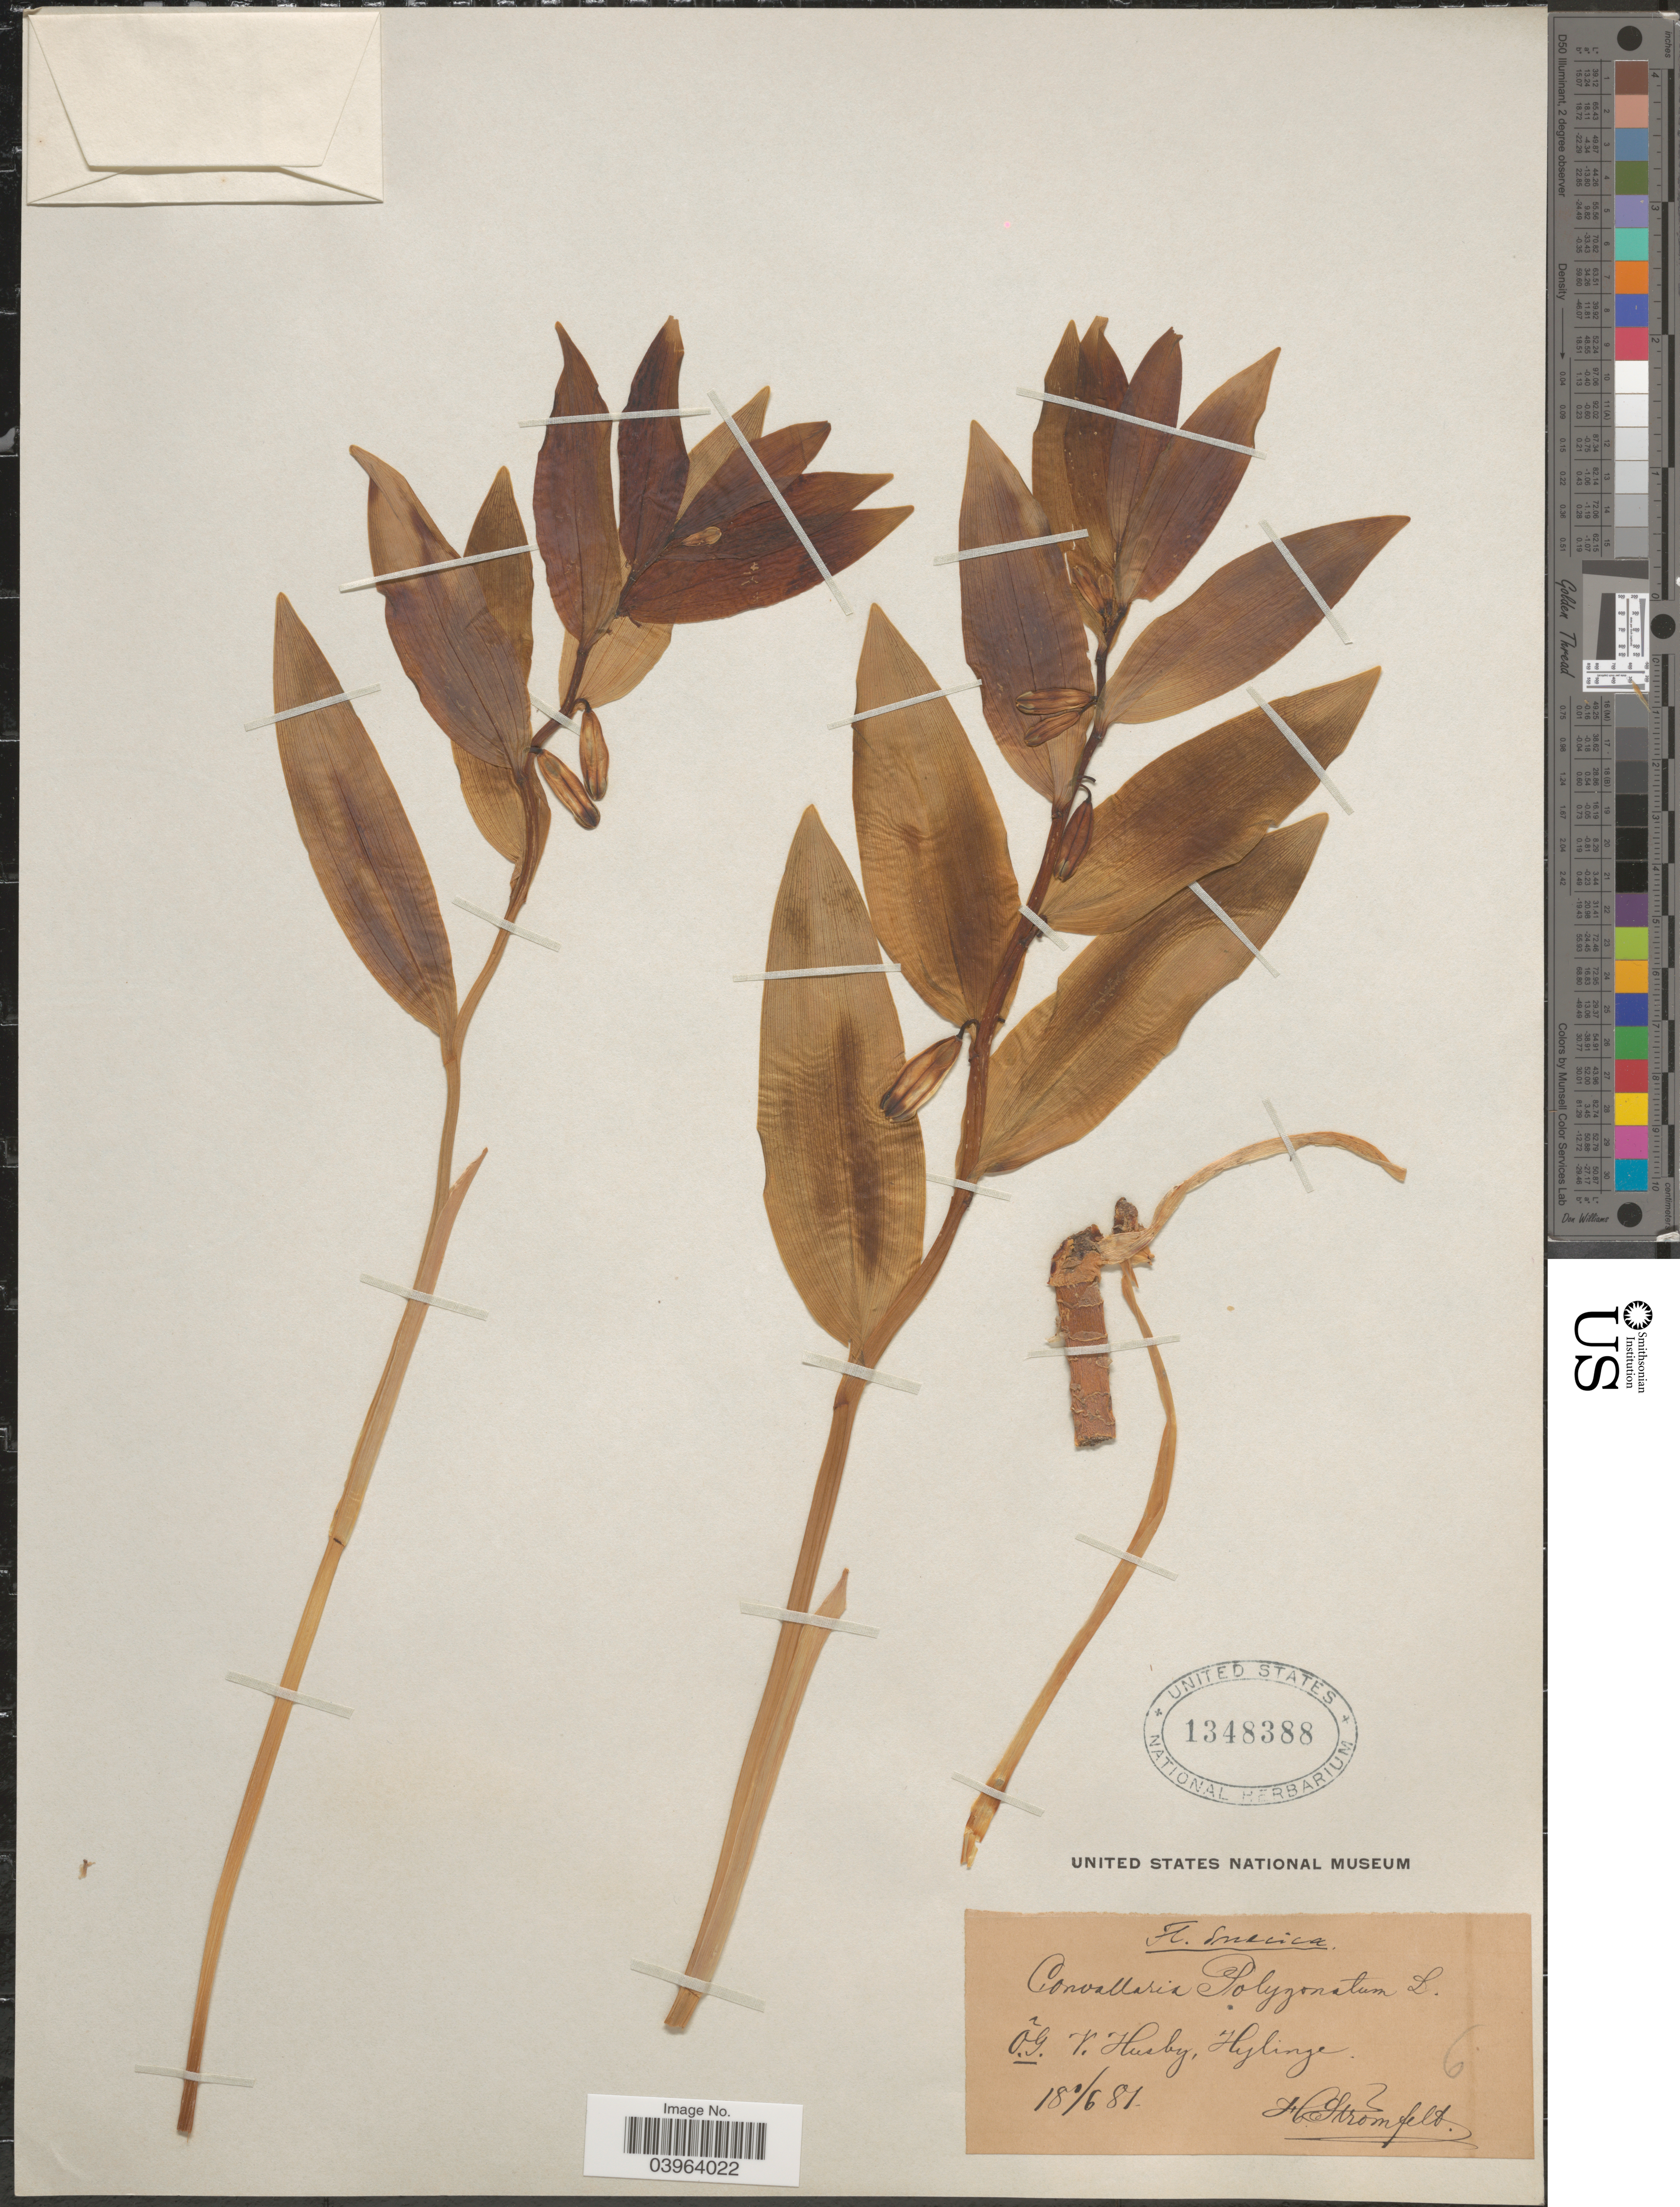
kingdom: Plantae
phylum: Tracheophyta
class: Liliopsida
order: Asparagales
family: Asparagaceae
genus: Polygonatum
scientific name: Polygonatum odoratum var. odoratum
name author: (Mill.) Druce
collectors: H. Stromfelt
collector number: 6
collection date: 1881-06-01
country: Sweden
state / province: Östergötland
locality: Suecica. Õ.G. V. Husby, Hylinge.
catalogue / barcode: US 1348388